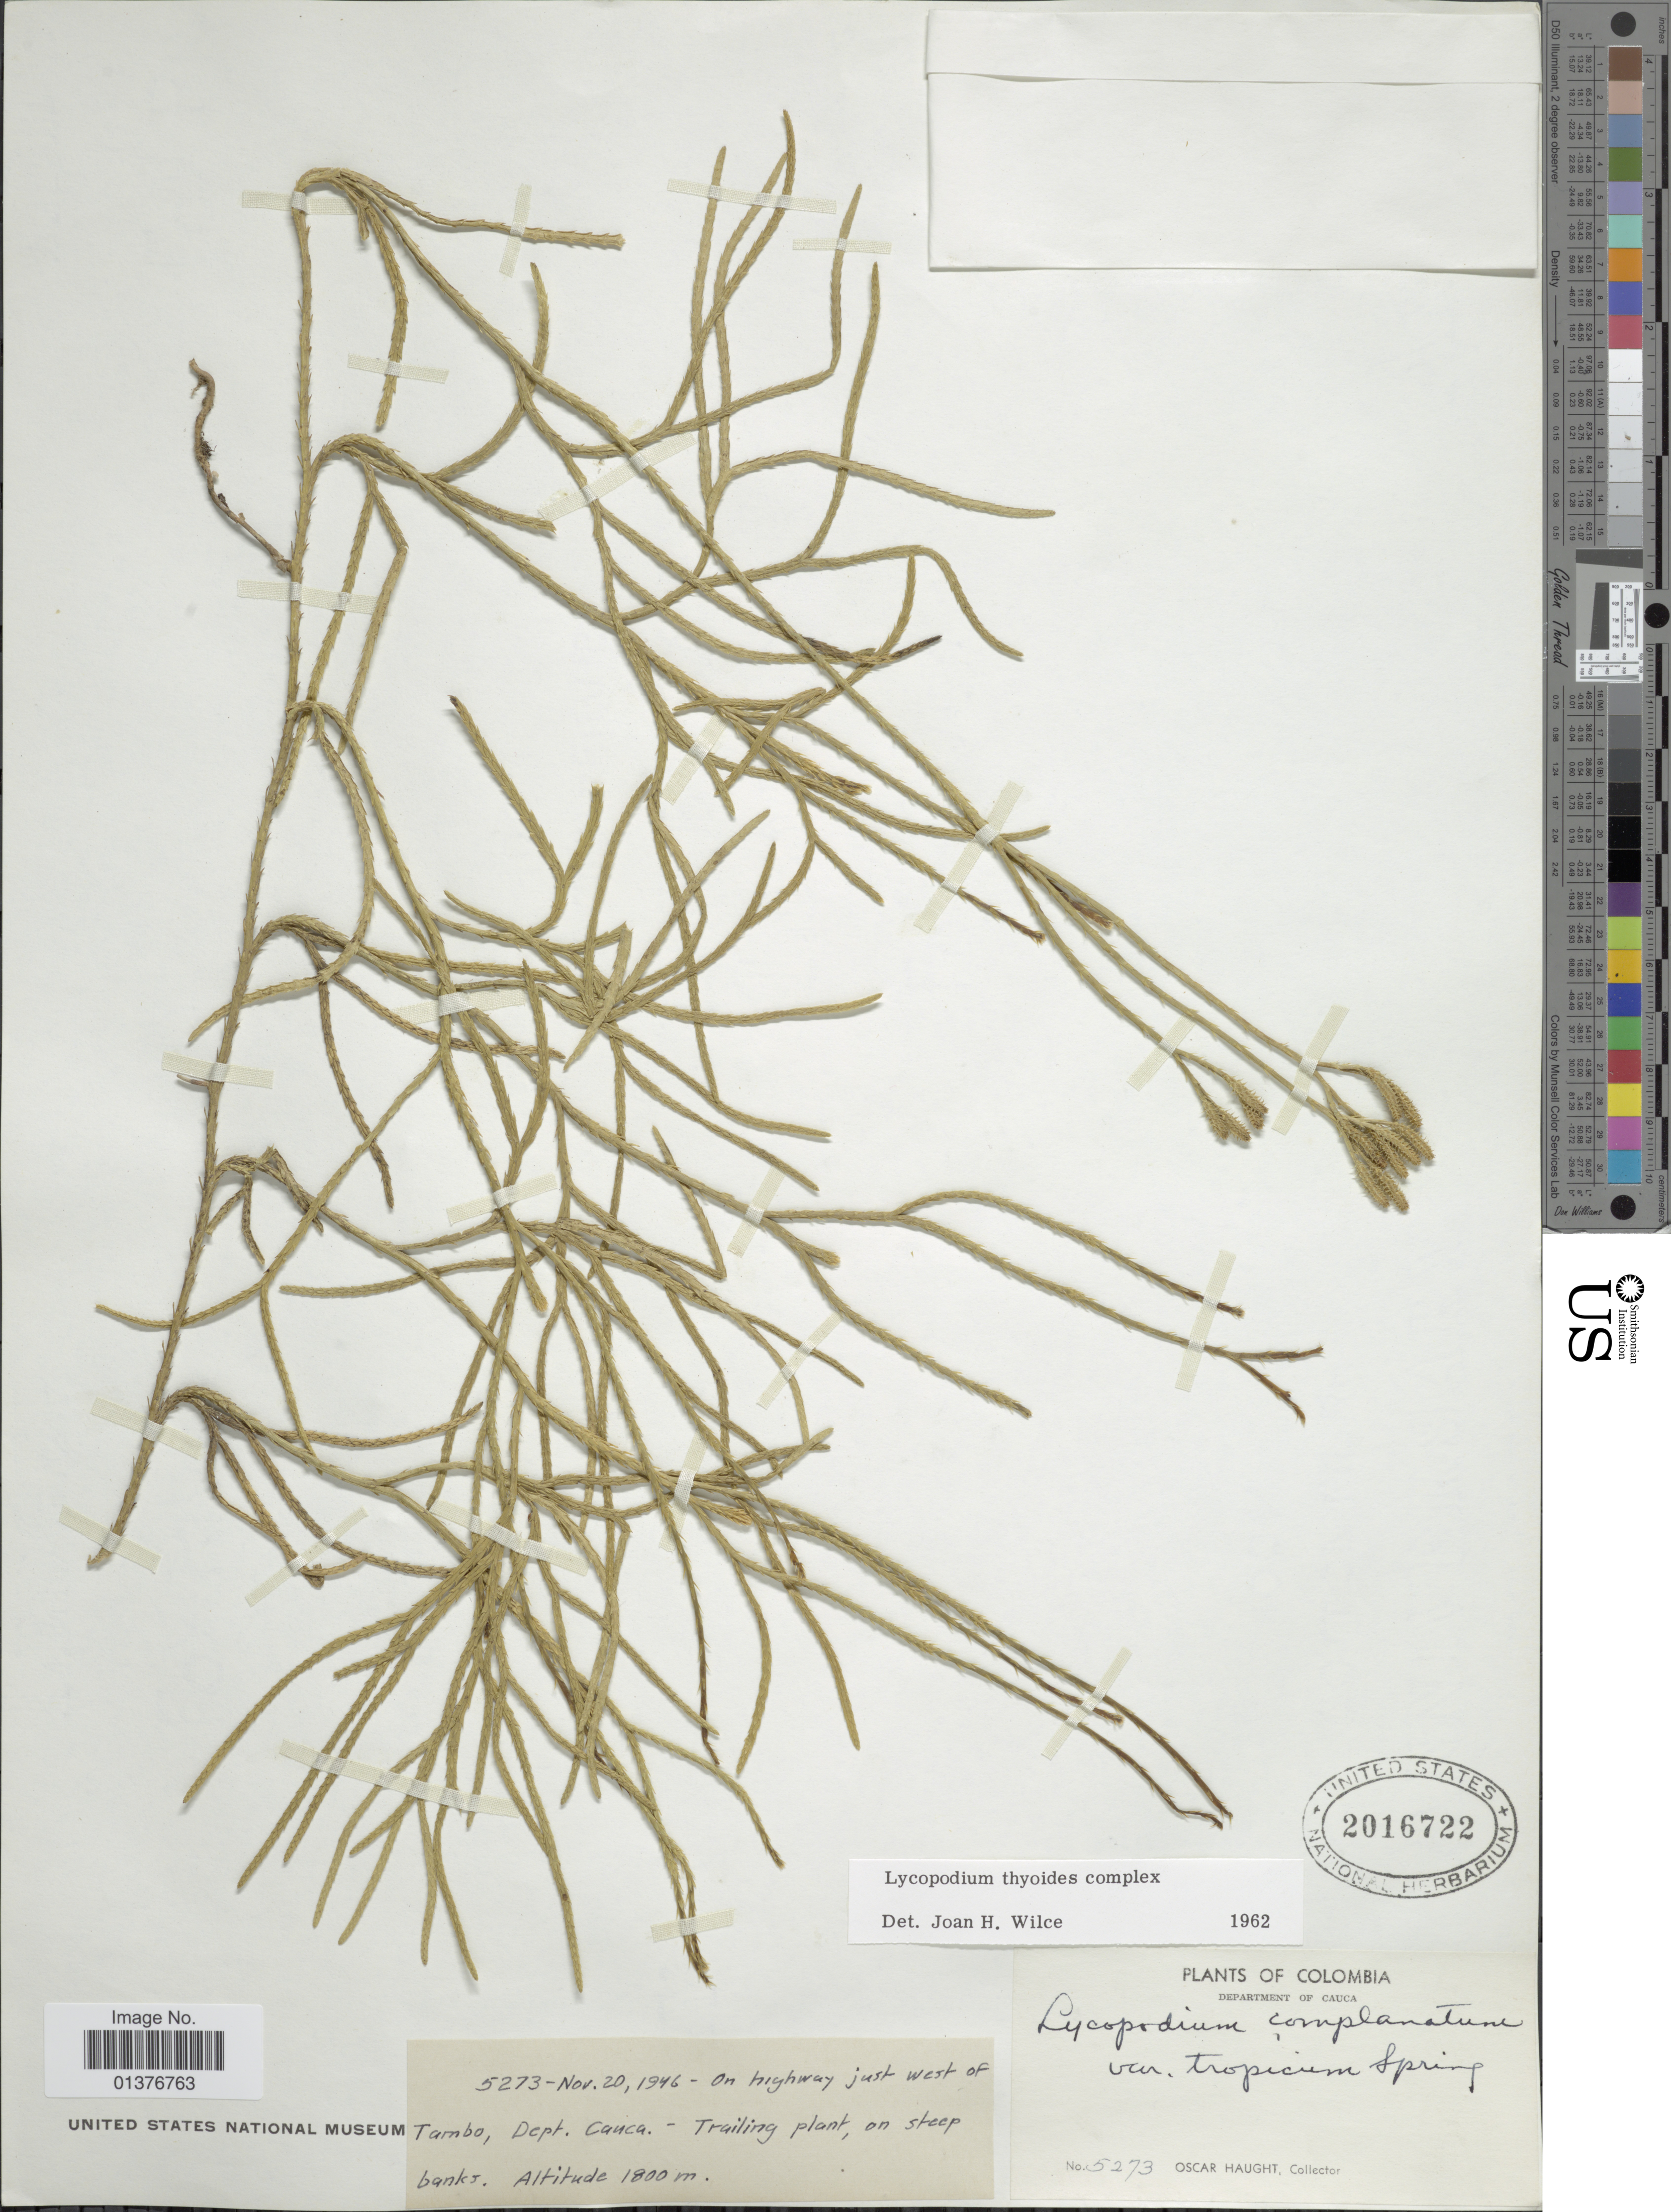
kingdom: Plantae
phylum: Tracheophyta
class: Lycopodiopsida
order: Lycopodiales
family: Lycopodiaceae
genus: Diphasiastrum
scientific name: Diphasiastrum thyoides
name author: (Humb. & Bonpl. ex Willd.) Holub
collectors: O. L. Haught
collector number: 5273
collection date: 1946-11-20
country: Colombia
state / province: Cauca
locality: On highway just west of Tambo, Dept Cauca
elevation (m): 1800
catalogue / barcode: US 2016722